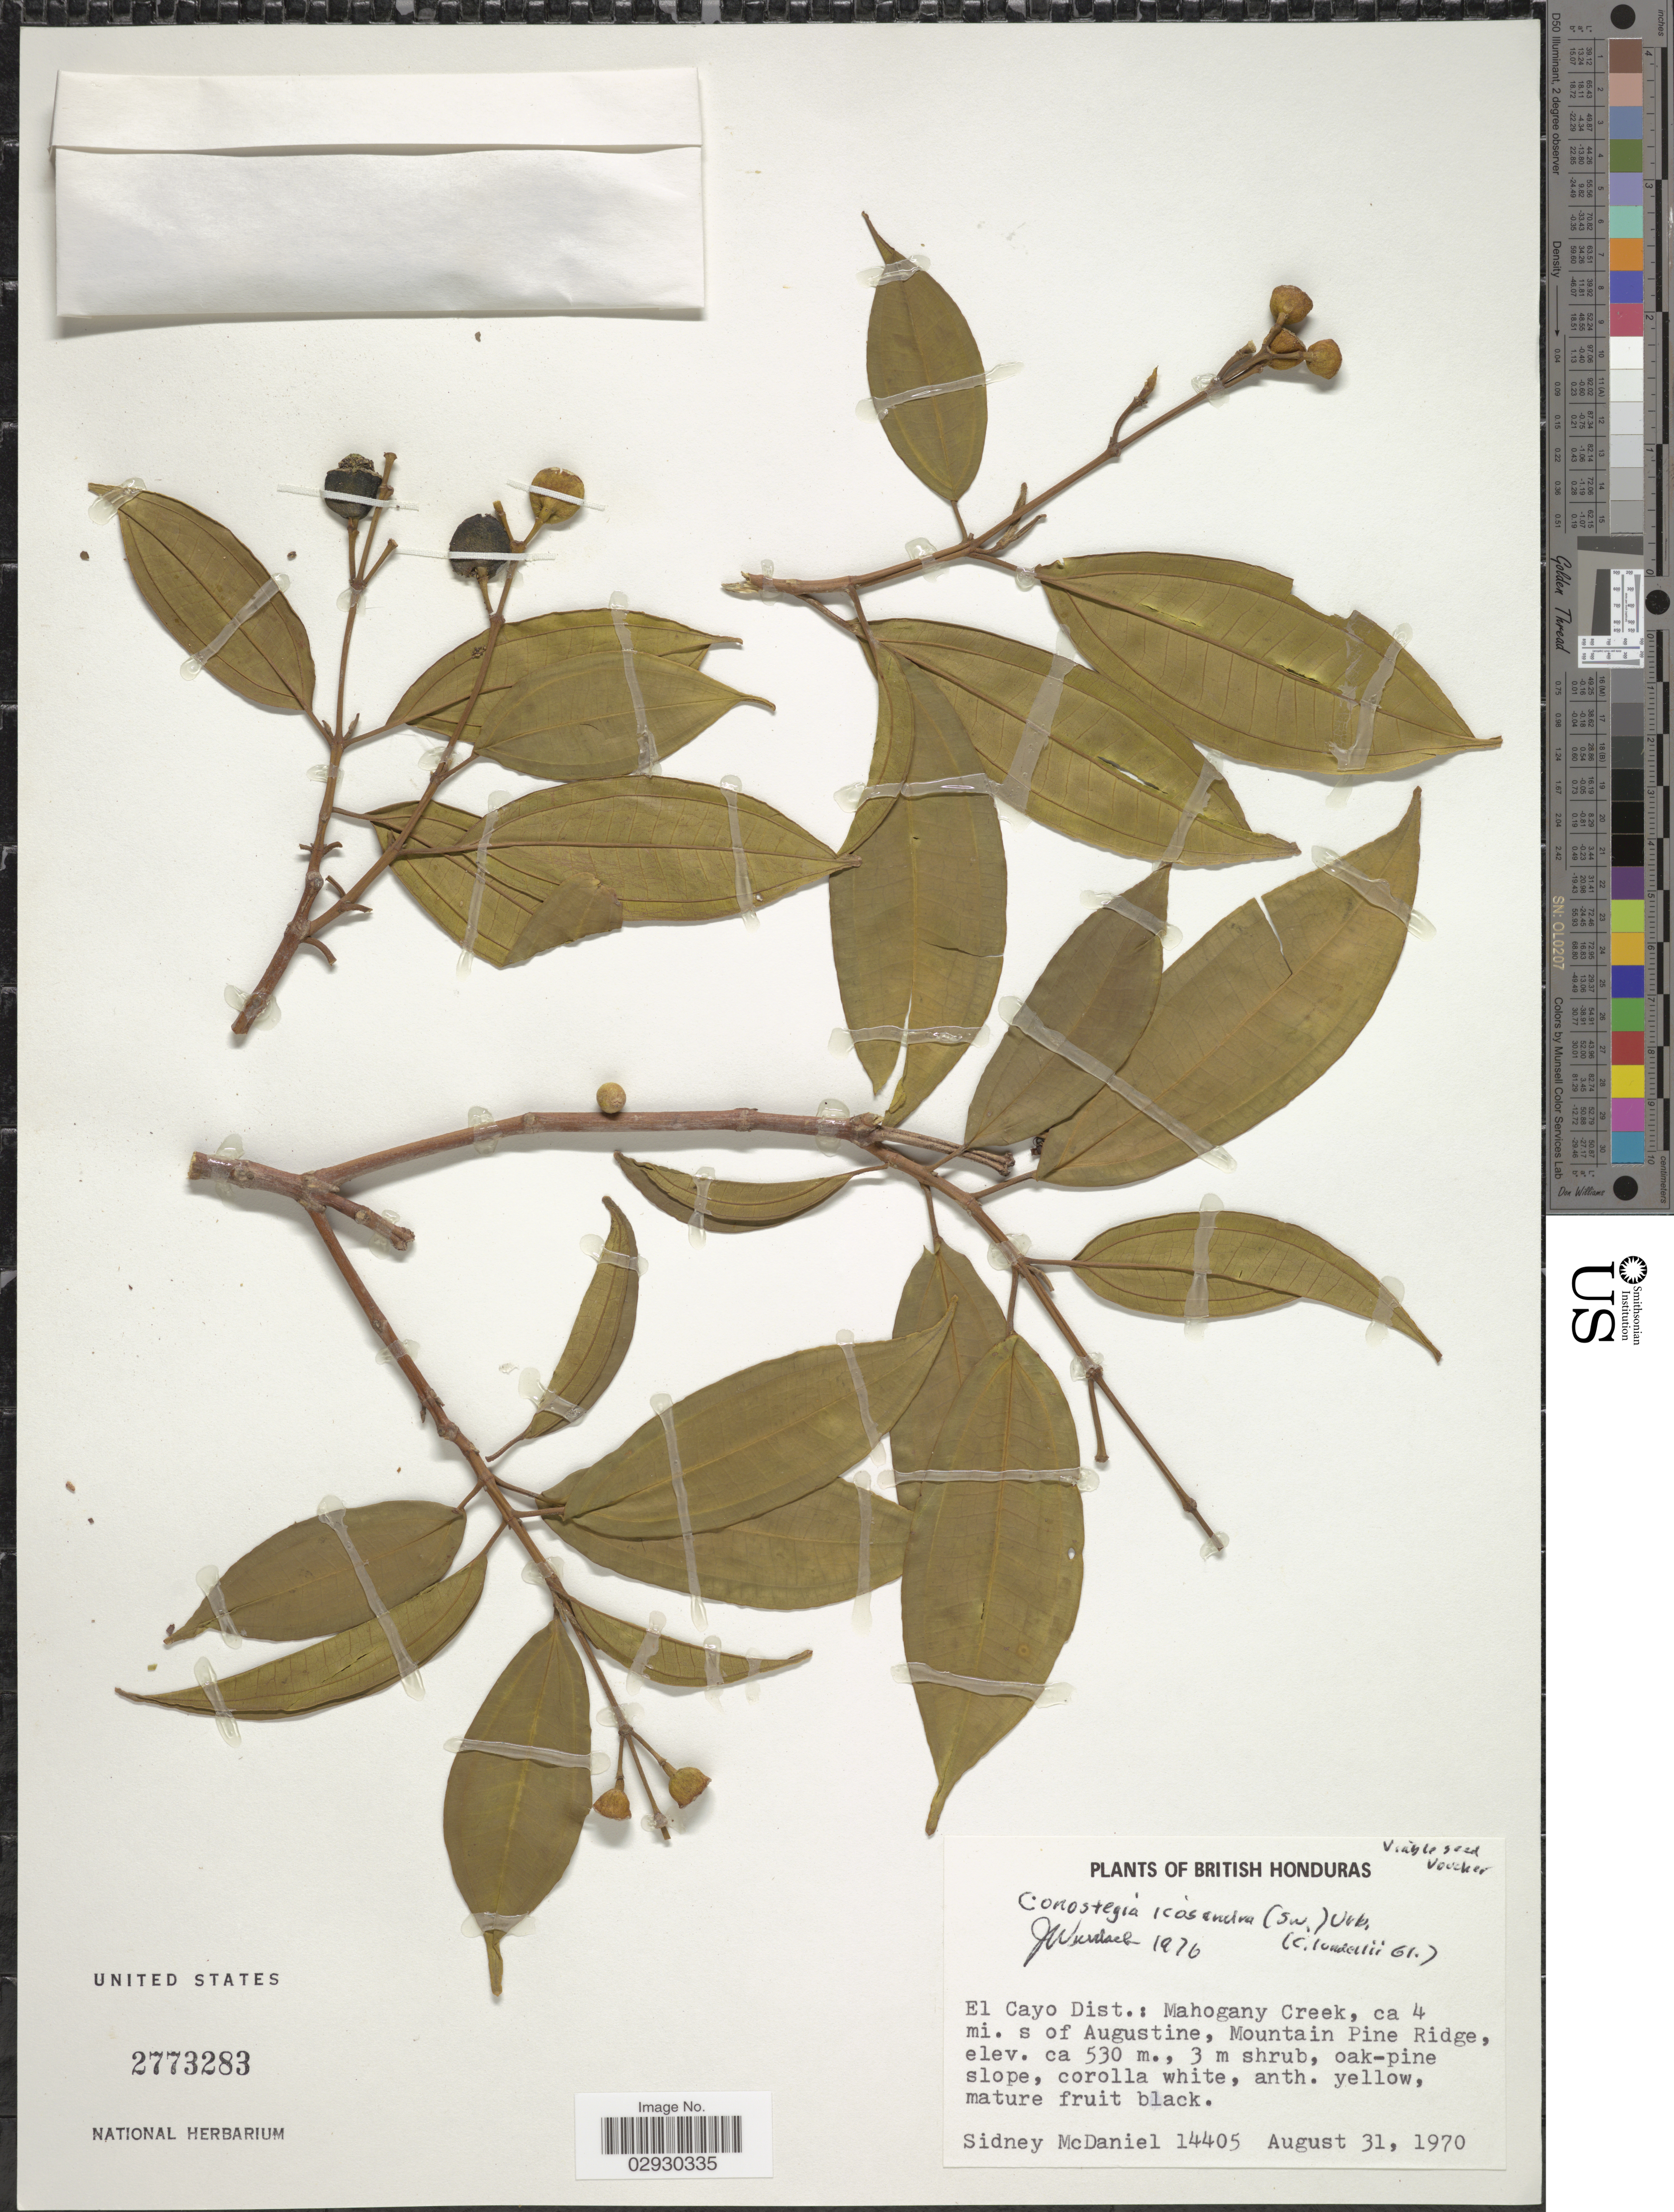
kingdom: Plantae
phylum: Tracheophyta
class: Magnoliopsida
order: Myrtales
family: Melastomataceae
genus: Conostegia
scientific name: Conostegia icosandra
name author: (Sw.) Urb.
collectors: S. McDaniel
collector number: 14405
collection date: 1970-08-31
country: Belize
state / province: Cayo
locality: British Honduras. El Cayo Dist.: Mahogany Creek, ca 4 mi. s of Augustine, Mountain Pine Ridge.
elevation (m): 530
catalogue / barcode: US 2773283